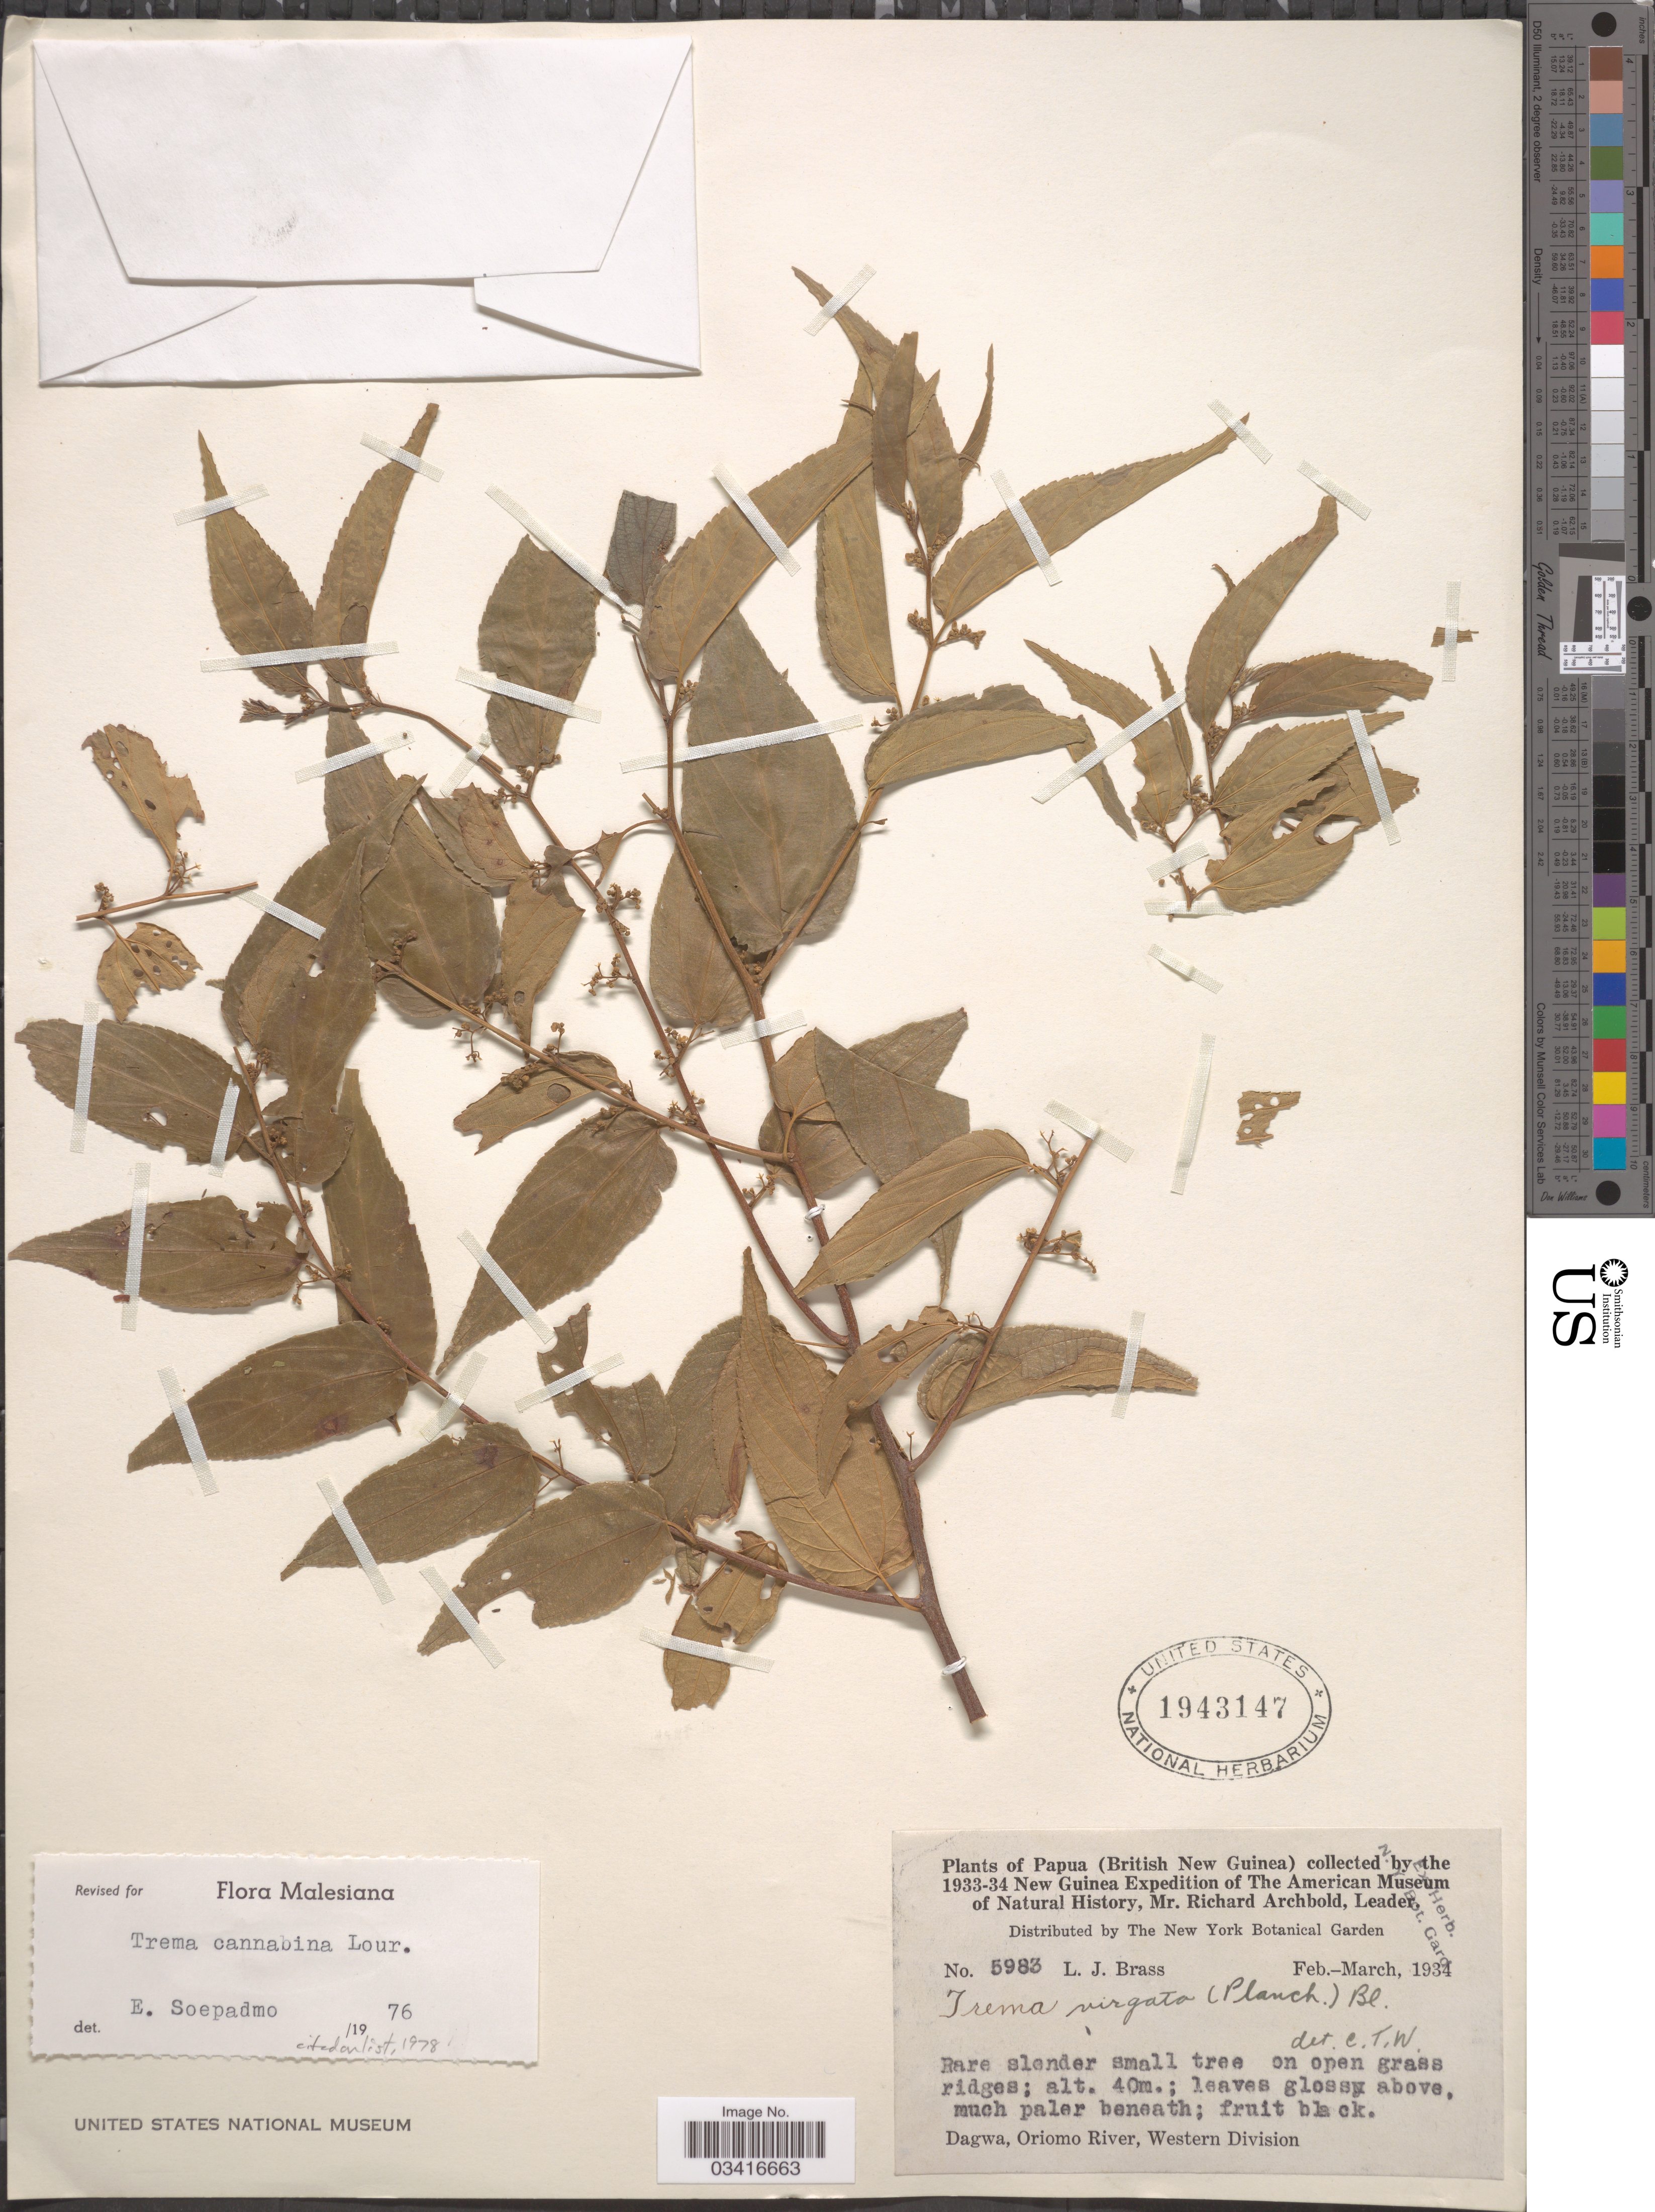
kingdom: Plantae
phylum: Tracheophyta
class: Magnoliopsida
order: Rosales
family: Cannabaceae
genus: Trema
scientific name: Trema cannabina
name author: Lour.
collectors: L. J. Brass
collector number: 5983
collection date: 1934-02/1934-03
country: Papua New Guinea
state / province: Manus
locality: Papua (British New Guinea). Dagwa, Oriomo River, Western Division.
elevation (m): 40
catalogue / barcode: US 1943147